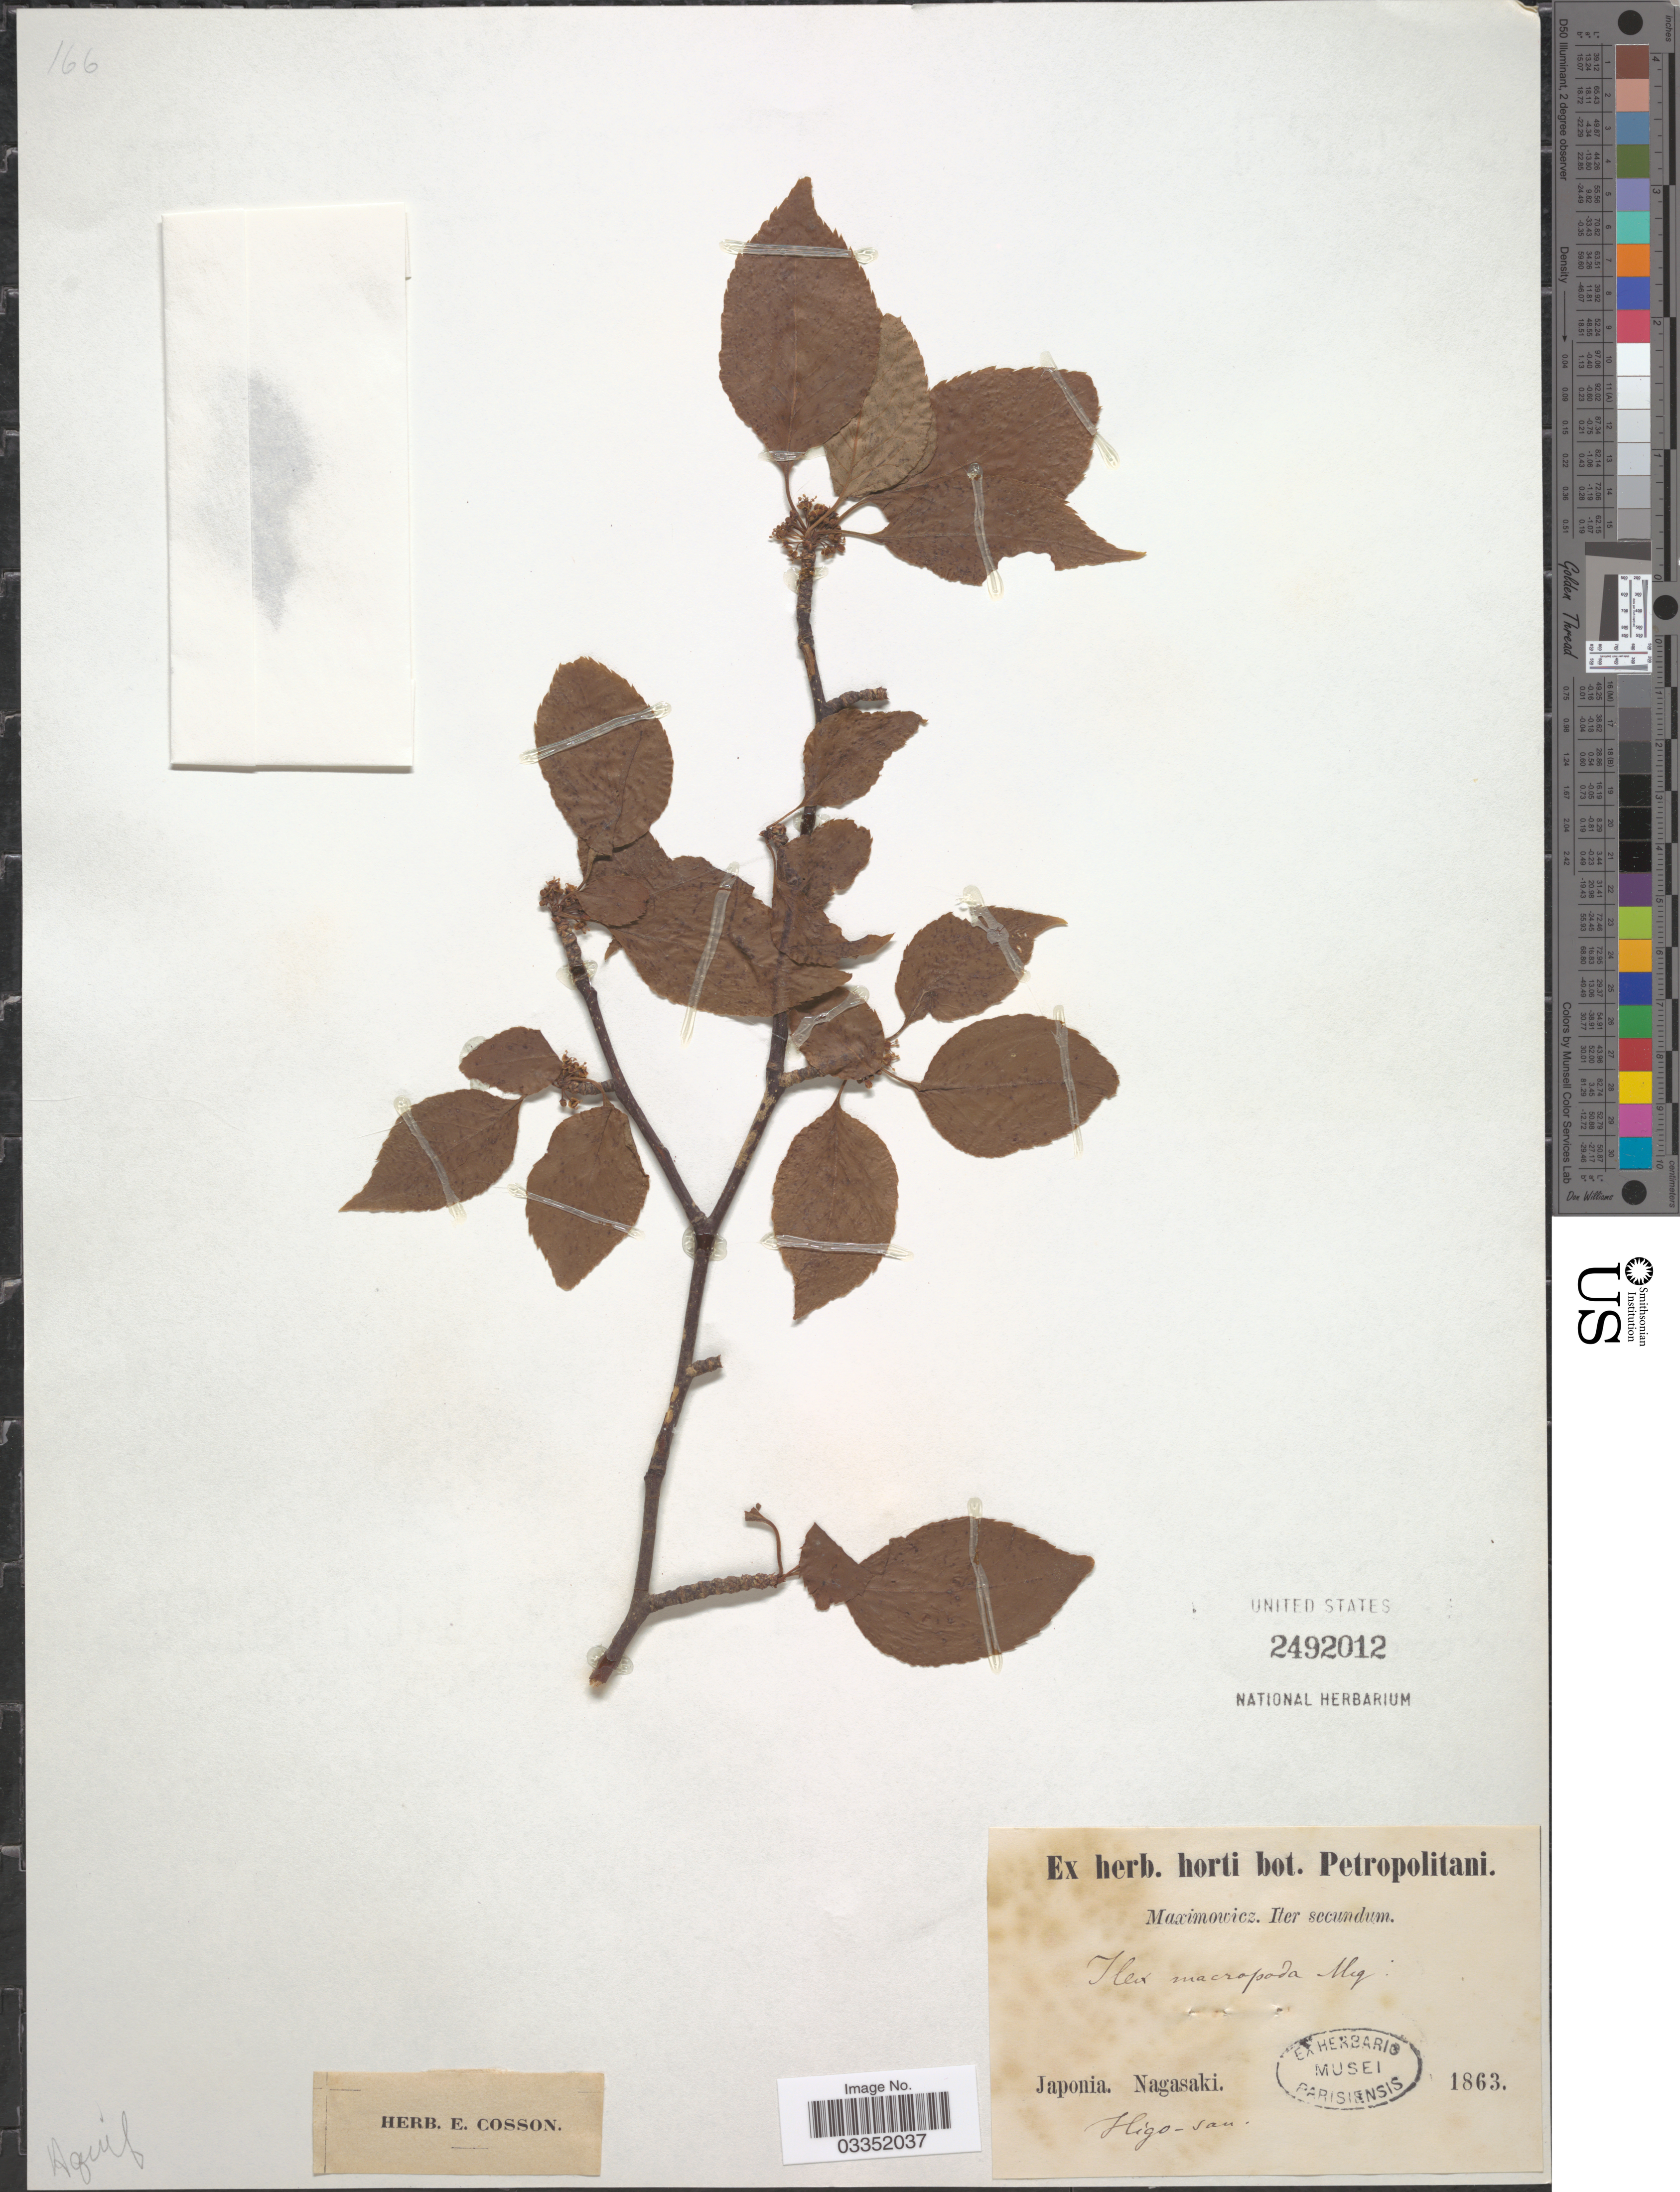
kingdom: Plantae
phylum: Tracheophyta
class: Magnoliopsida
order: Aquifoliales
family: Aquifoliaceae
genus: Ilex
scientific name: Ilex macropoda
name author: Miq.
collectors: -. Maximowicz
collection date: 1863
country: Japan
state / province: Nagasaki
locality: Higo-San.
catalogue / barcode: US 2492012